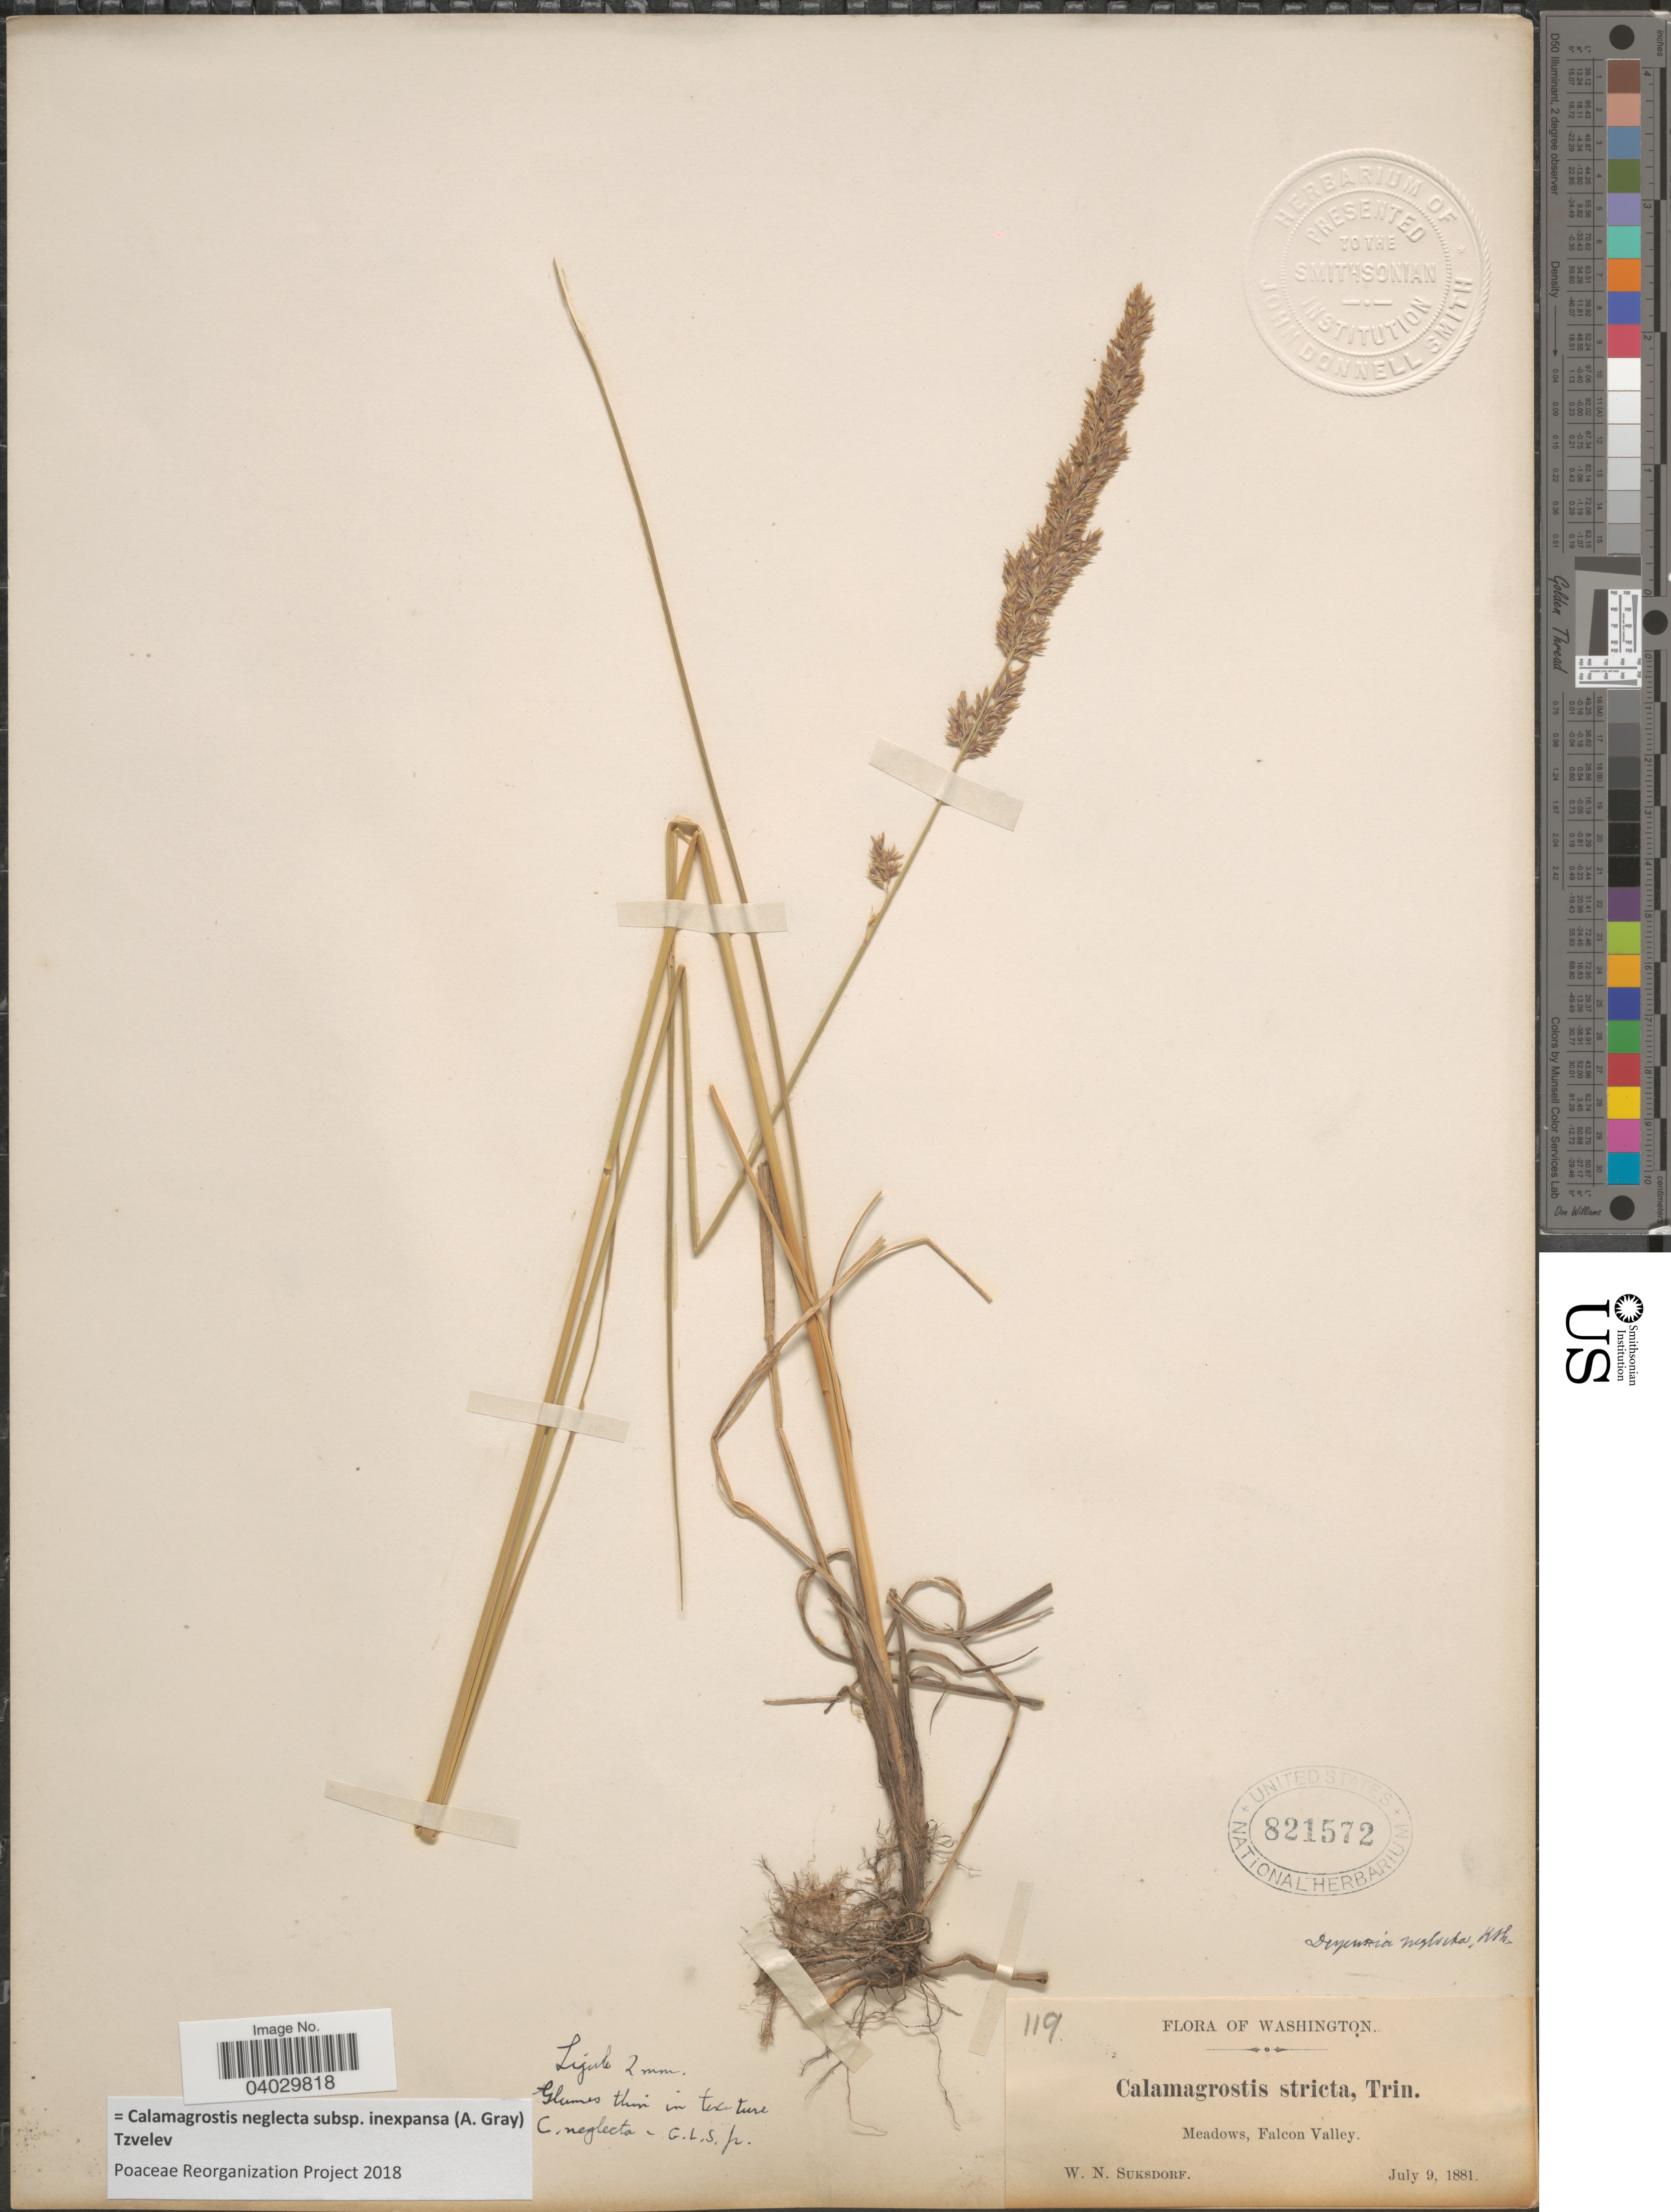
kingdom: Plantae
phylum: Tracheophyta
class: Liliopsida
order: Poales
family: Poaceae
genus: Calamagrostis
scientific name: Calamagrostis neglecta subsp. inexpansa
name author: (A. Gray) Tzvelev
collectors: W. N. Suksdorf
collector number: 119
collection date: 1881-07-09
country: United States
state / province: Washington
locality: Meadows, Falcon Valley.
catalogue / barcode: US 821572